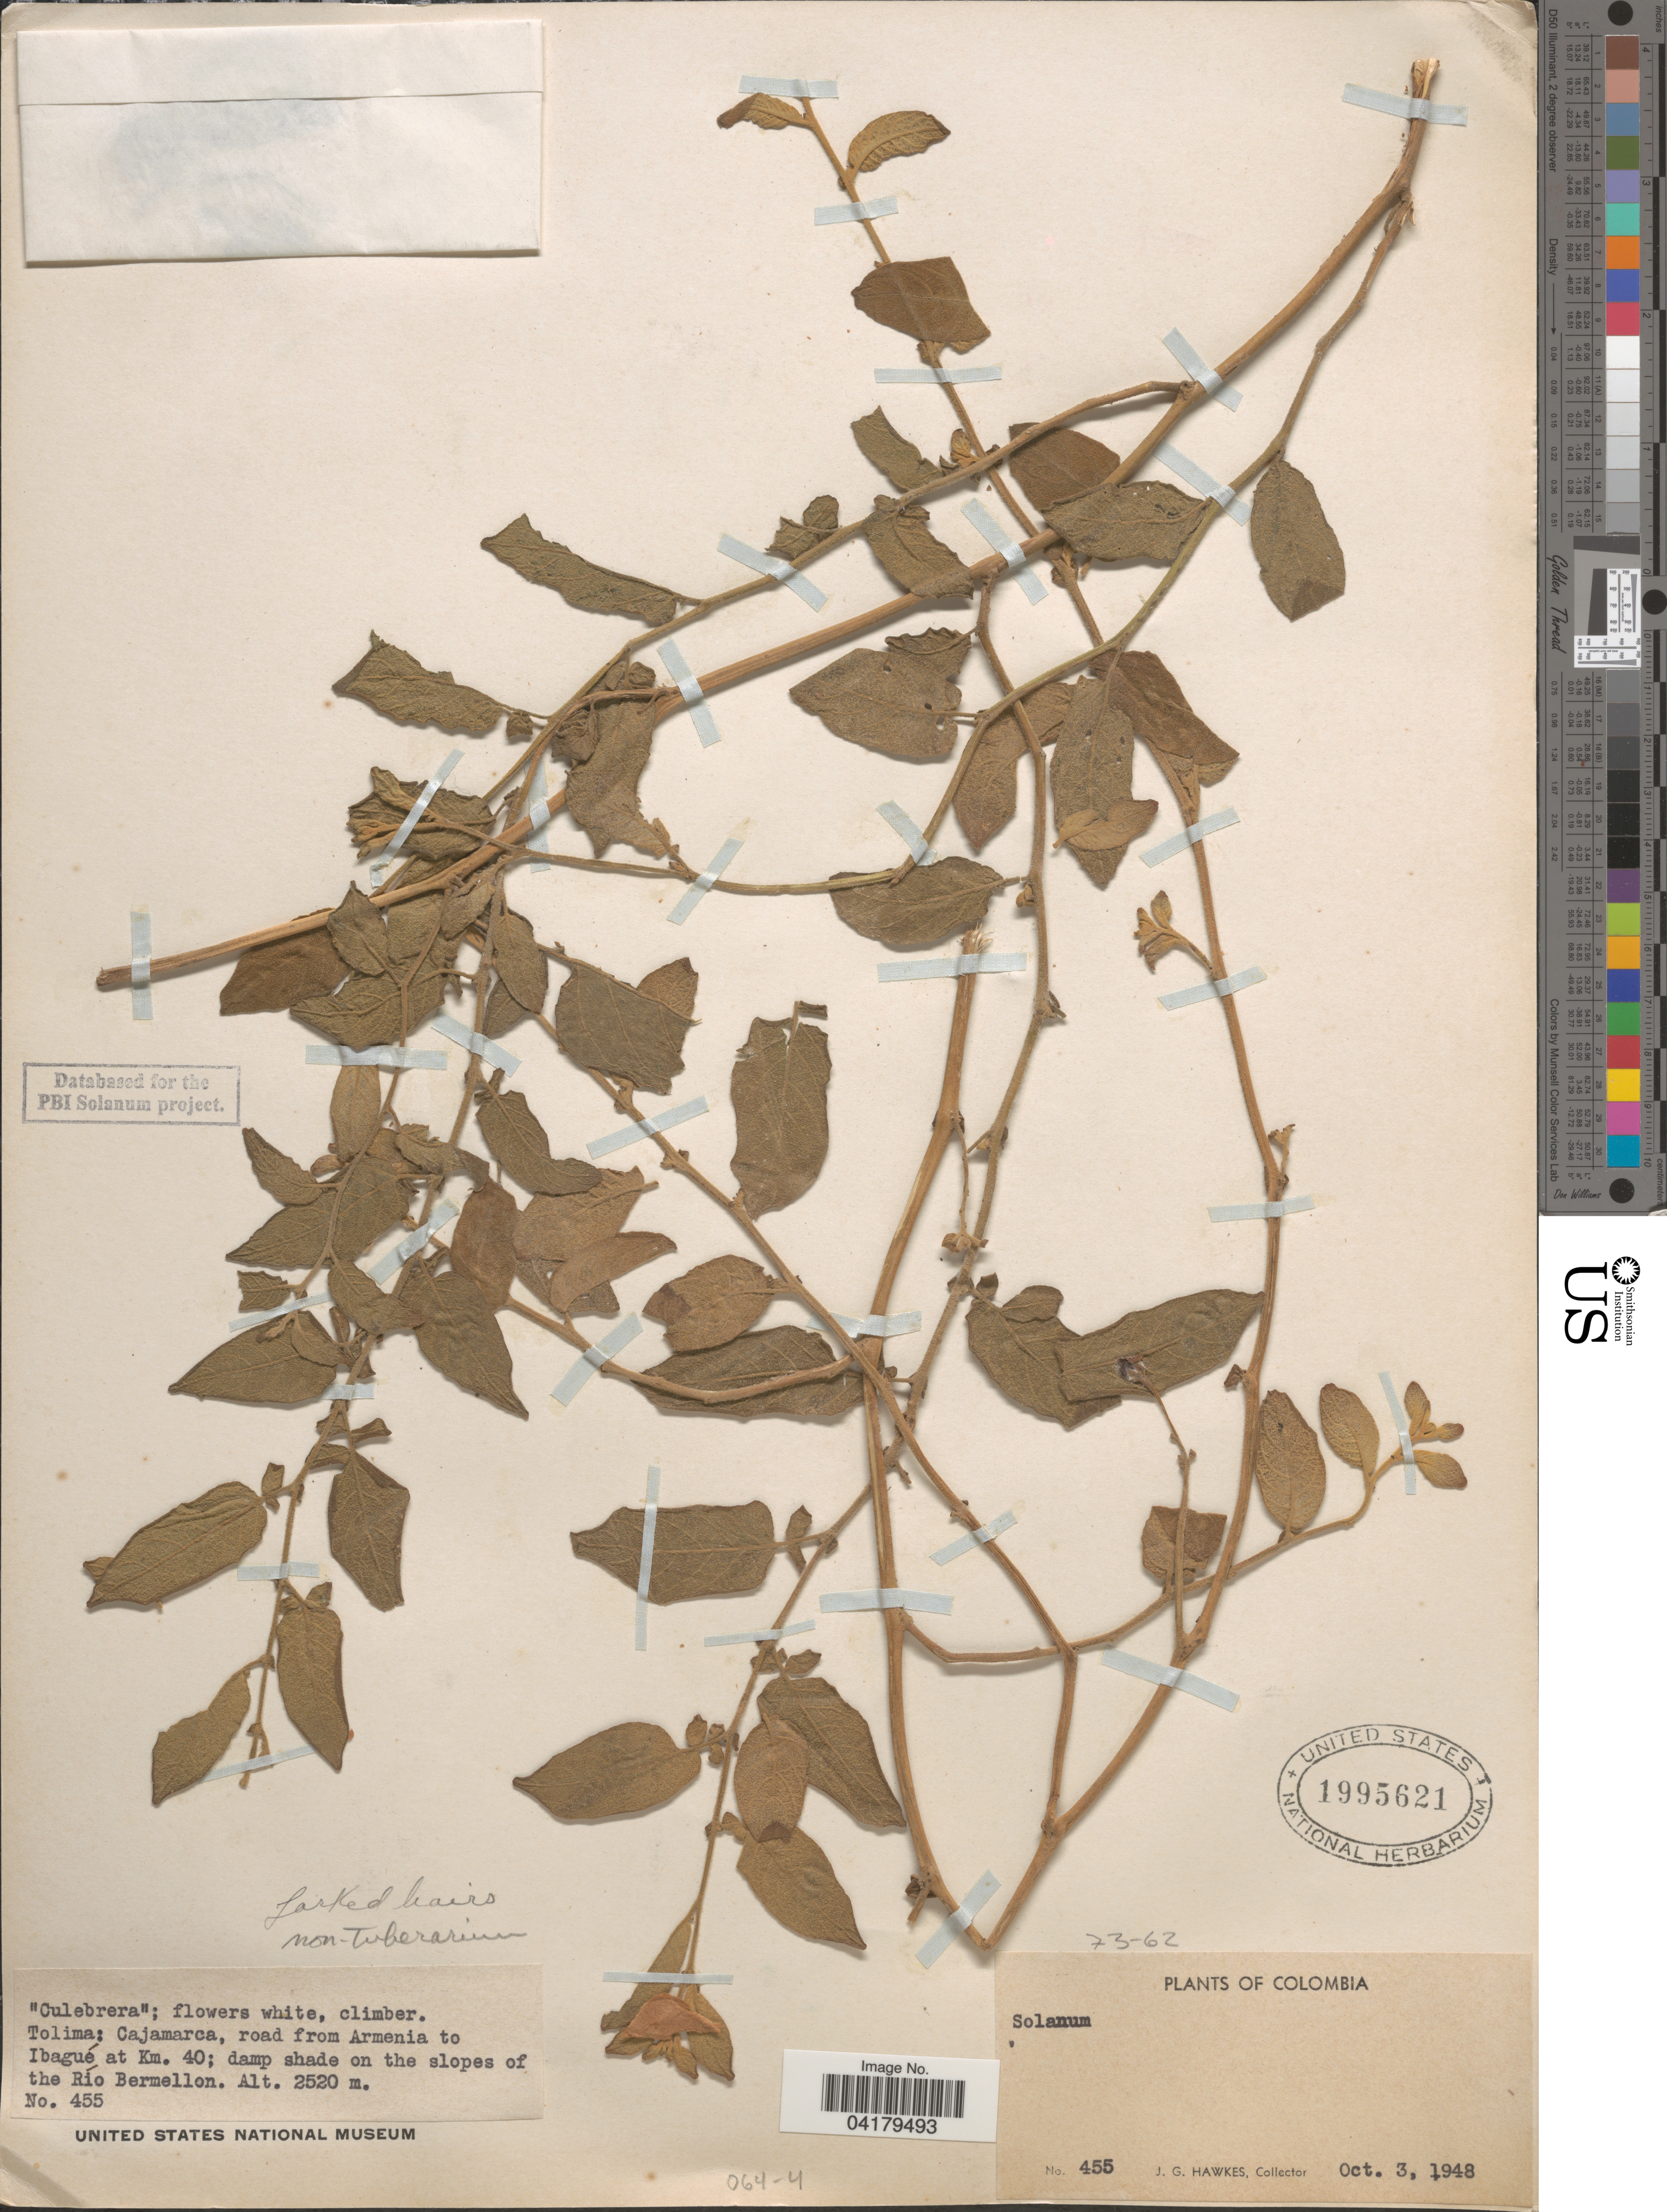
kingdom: Plantae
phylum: Tracheophyta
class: Magnoliopsida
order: Solanales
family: Solanaceae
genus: Solanum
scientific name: Solanum (Leptostemonum) sp.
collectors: J. Hawkes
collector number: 455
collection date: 1948-10-03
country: Colombia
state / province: Tolima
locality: Cajamarca, road from Armenia to Ibagué at Km. 40; damp shade on the slopes of the Río Bermellon.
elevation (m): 2520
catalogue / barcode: US 1995621